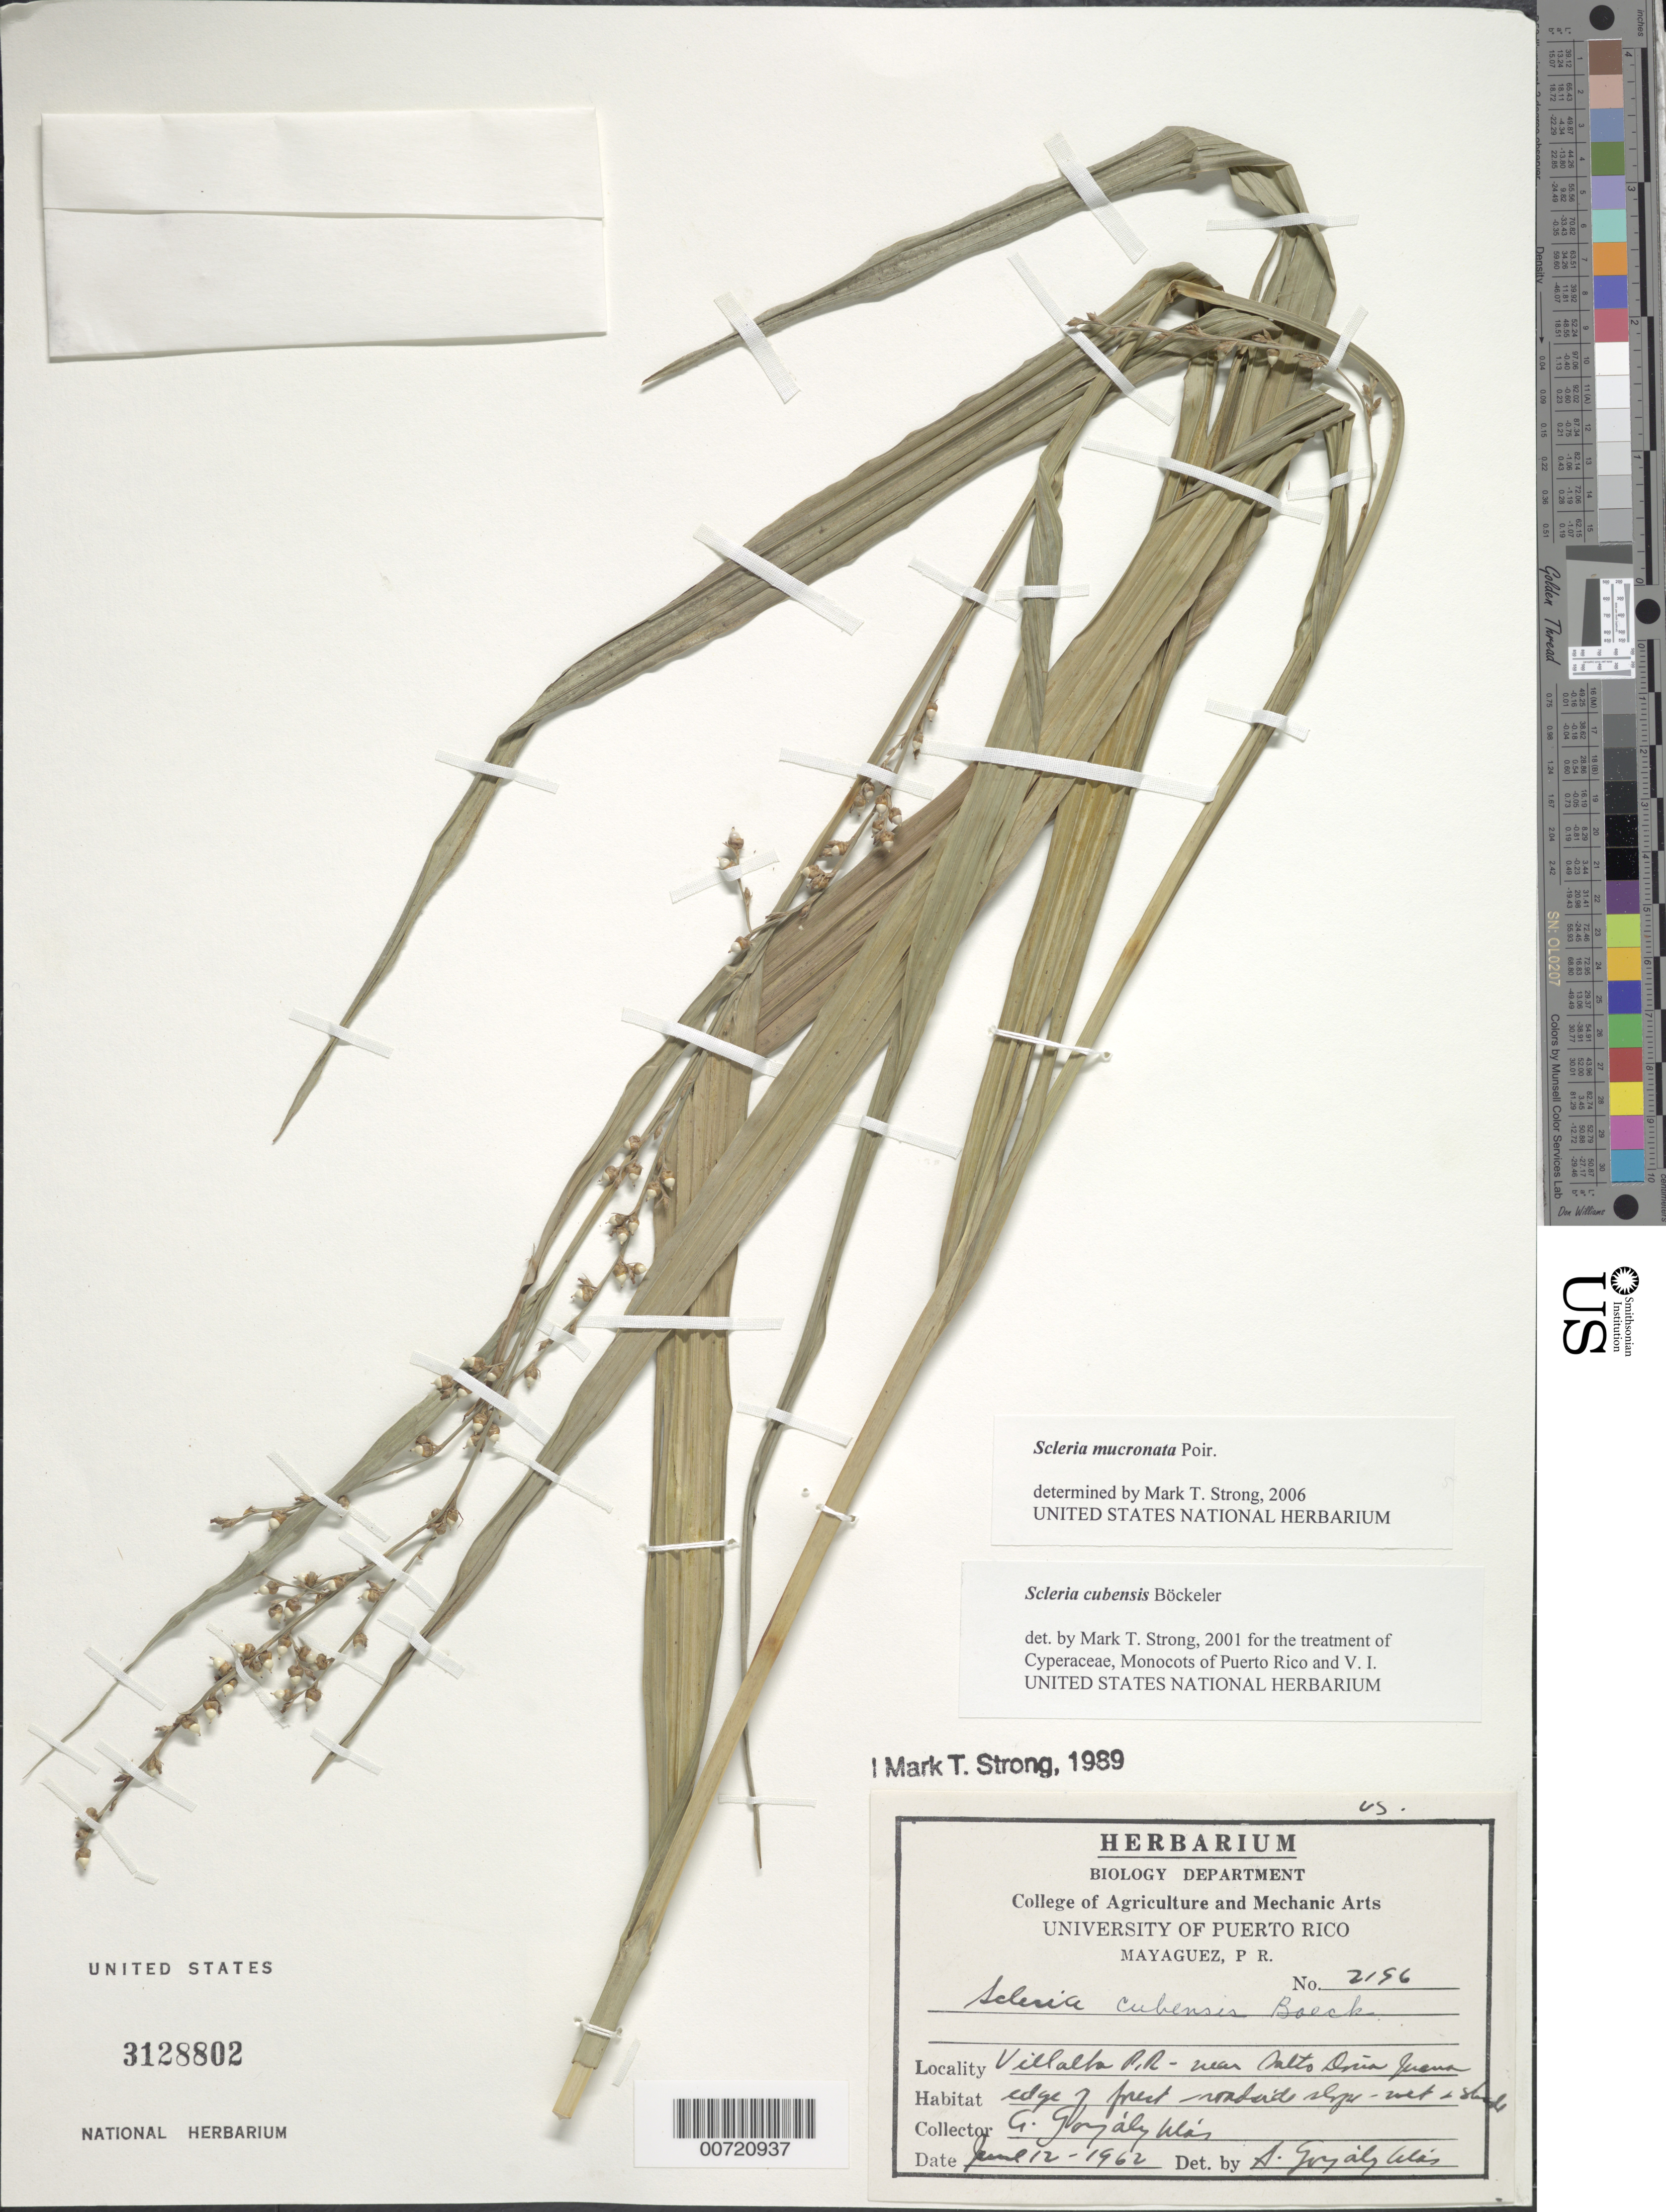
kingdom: Plantae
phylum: Tracheophyta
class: Liliopsida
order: Poales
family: Cyperaceae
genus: Scleria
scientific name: Scleria mucronata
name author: Poir.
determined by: Strong, M. T., (US), Smithsonian Institution - National Museum of Natural History (UNITED STATES)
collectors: A. González Más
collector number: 2196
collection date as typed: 12 Jun 1961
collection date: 1961-06-12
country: Puerto Rico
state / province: Villalba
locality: Villalba: near Salta Doña Juana.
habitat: Edge of forest along roadside.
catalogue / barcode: US 3128802